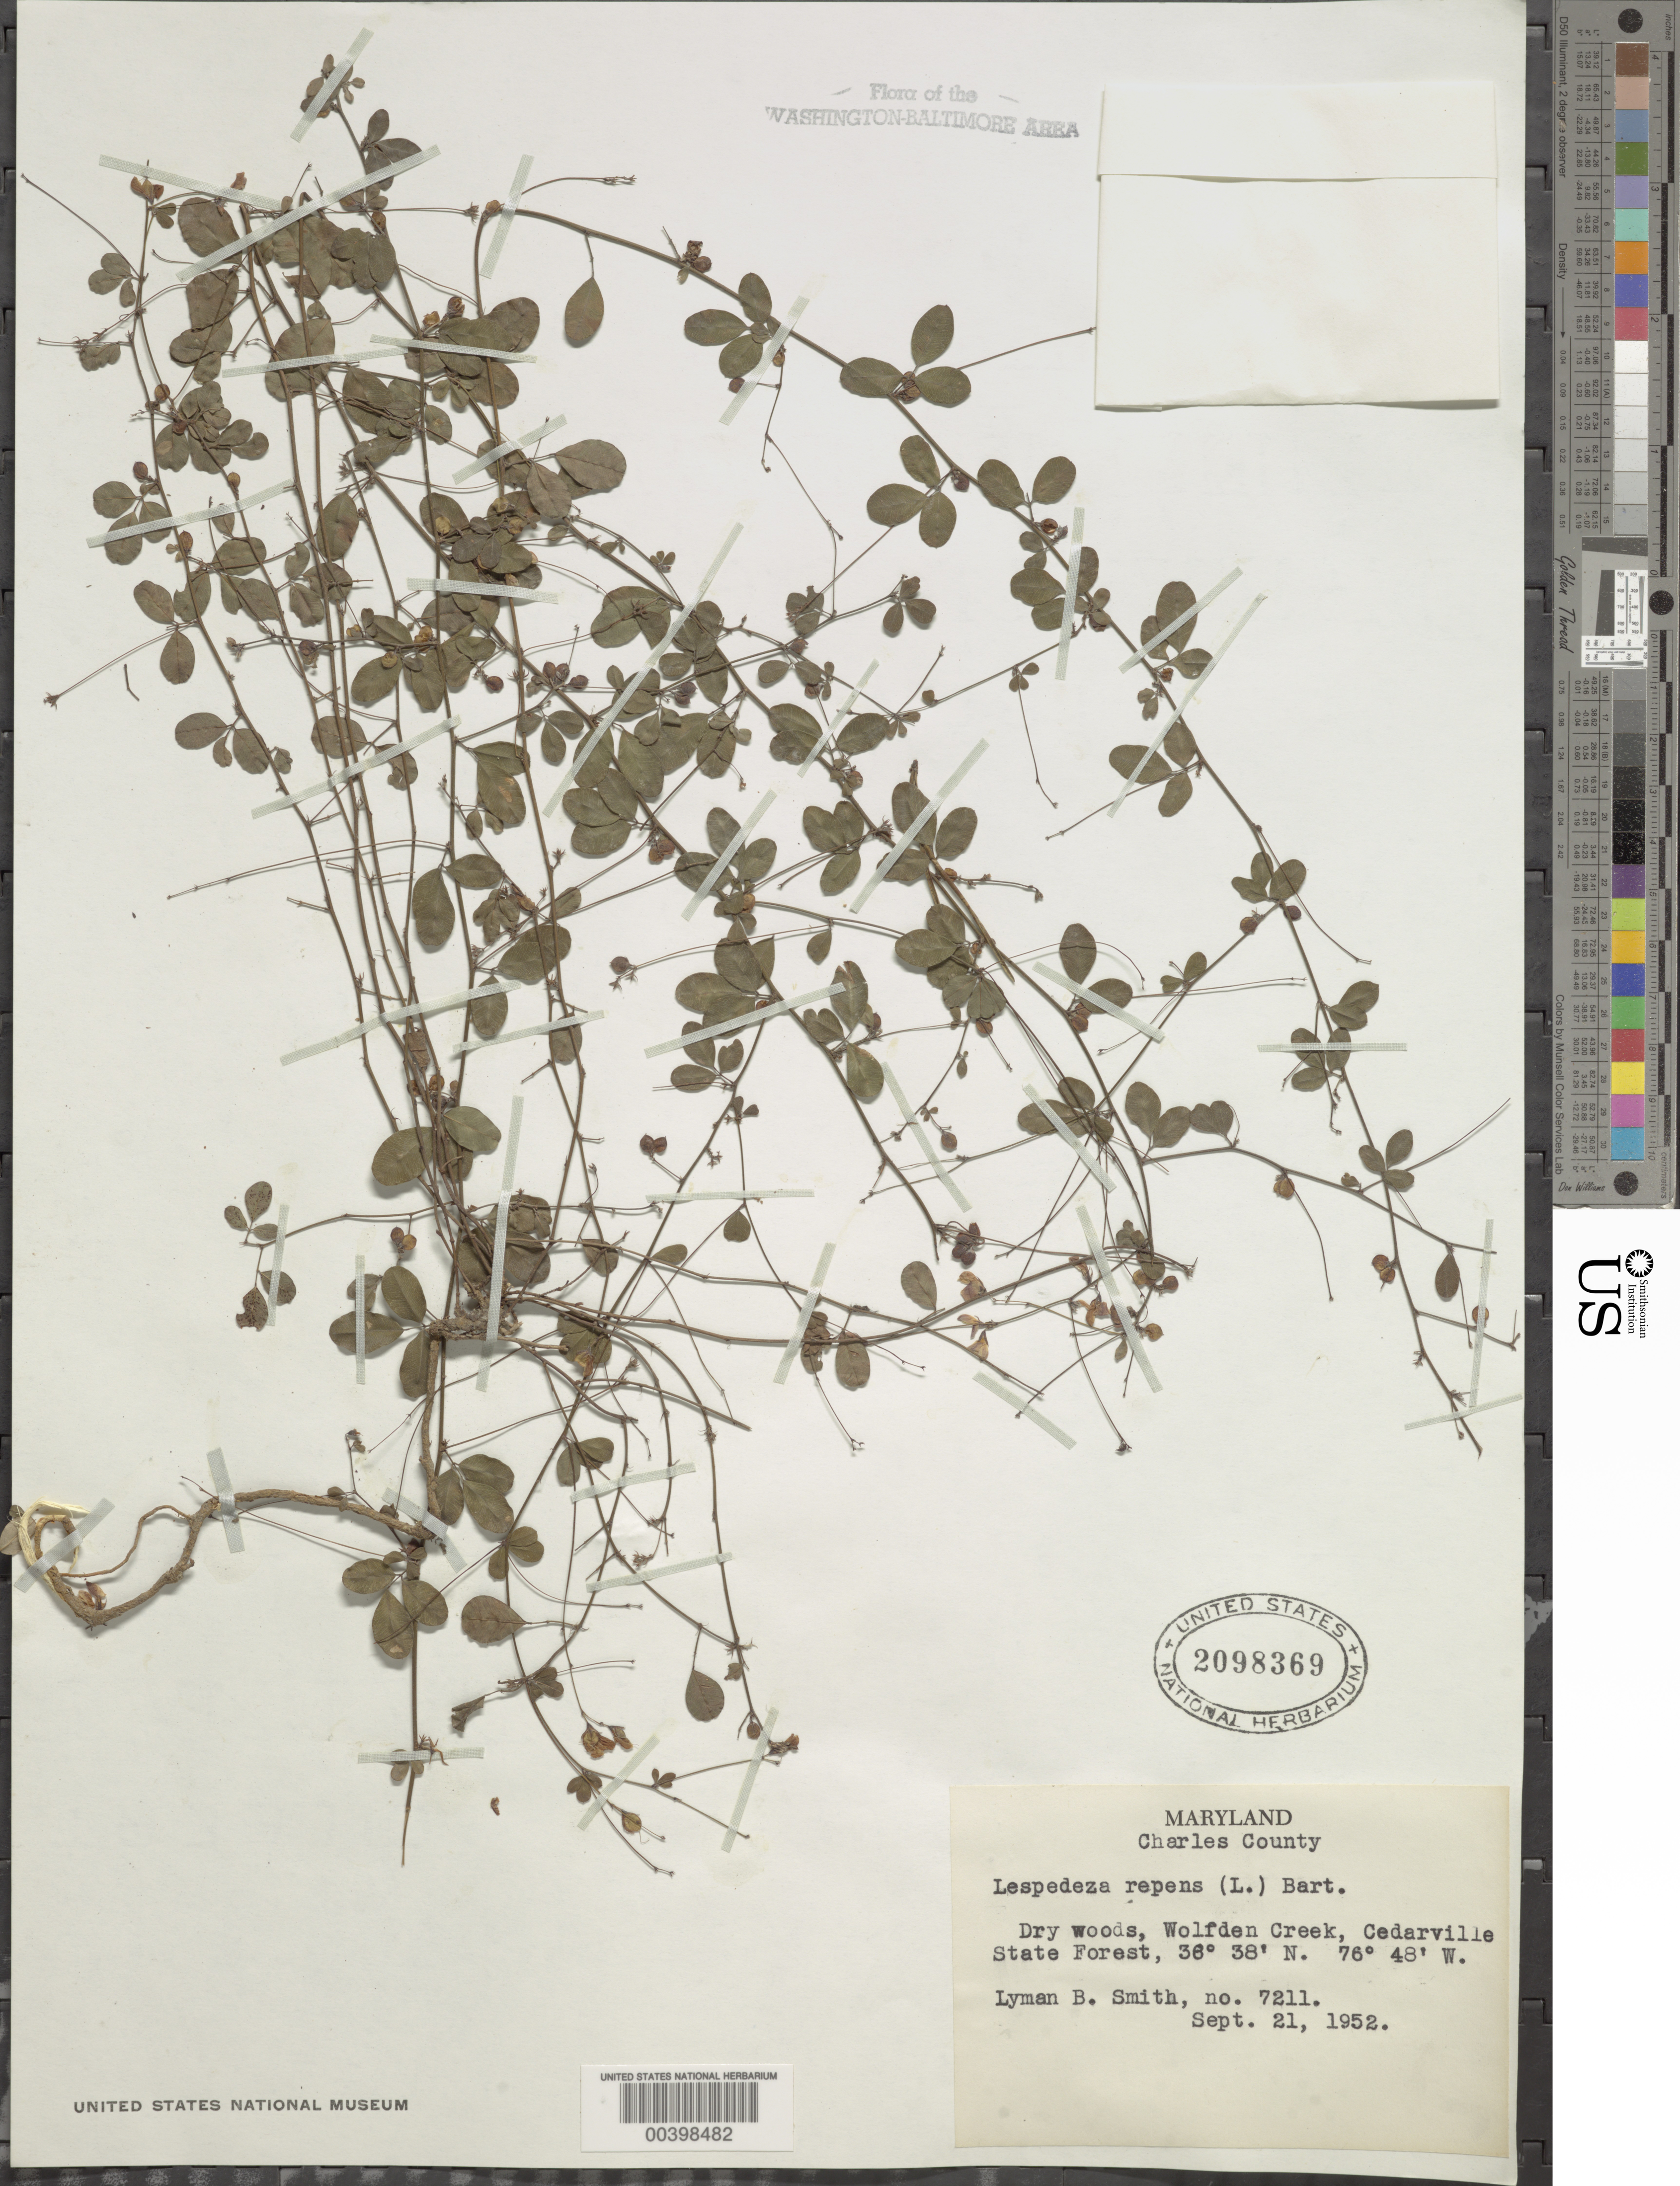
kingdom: Plantae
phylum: Tracheophyta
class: Magnoliopsida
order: Fabales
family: Fabaceae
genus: Lespedeza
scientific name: Lespedeza repens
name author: (L.) W.P.C. Barton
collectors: L. Smith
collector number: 7211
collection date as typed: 21 Sep 1952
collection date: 1952-09-21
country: United States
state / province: Maryland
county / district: Charles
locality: Wolfden Creek, Cedarville State Forest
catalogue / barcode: US 2098369